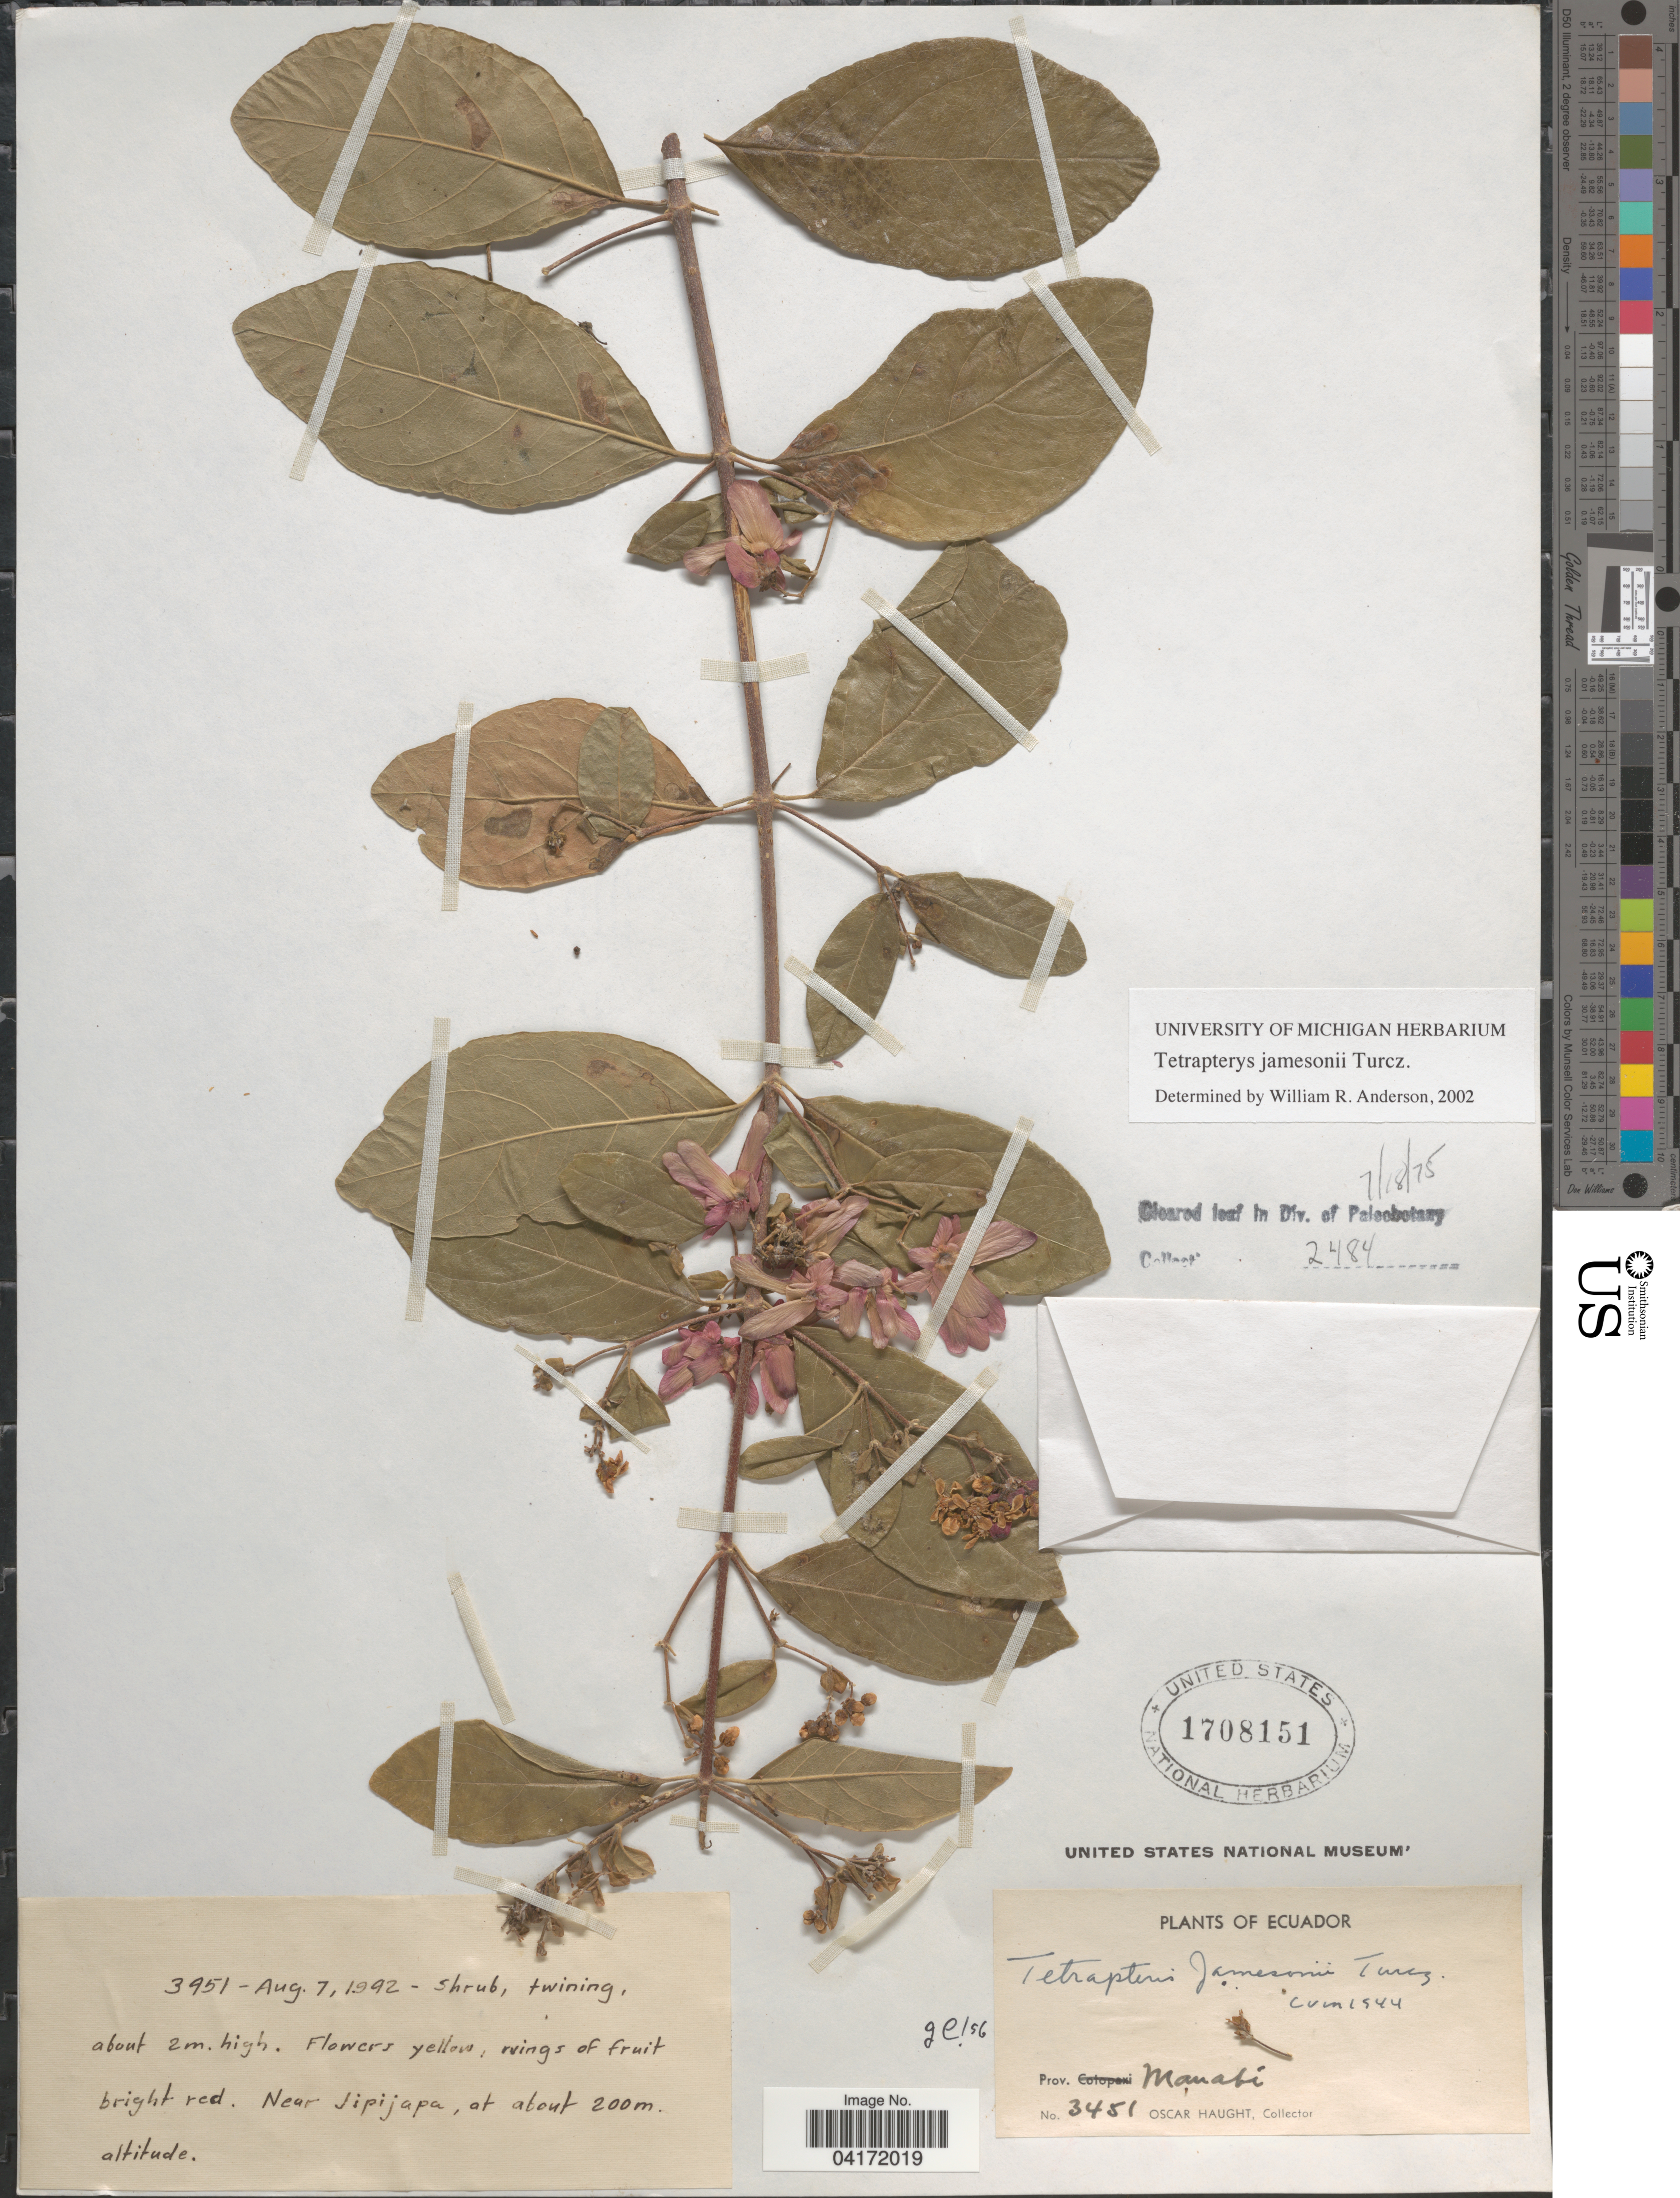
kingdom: Plantae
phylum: Tracheophyta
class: Magnoliopsida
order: Malpighiales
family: Malpighiaceae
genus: Tetrapterys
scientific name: Tetrapterys jamesonii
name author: Turcz.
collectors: O. L. Haught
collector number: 3451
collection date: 1942-08-07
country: Ecuador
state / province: Manabí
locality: Near Jipijapa.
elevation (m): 200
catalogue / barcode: US 1708151